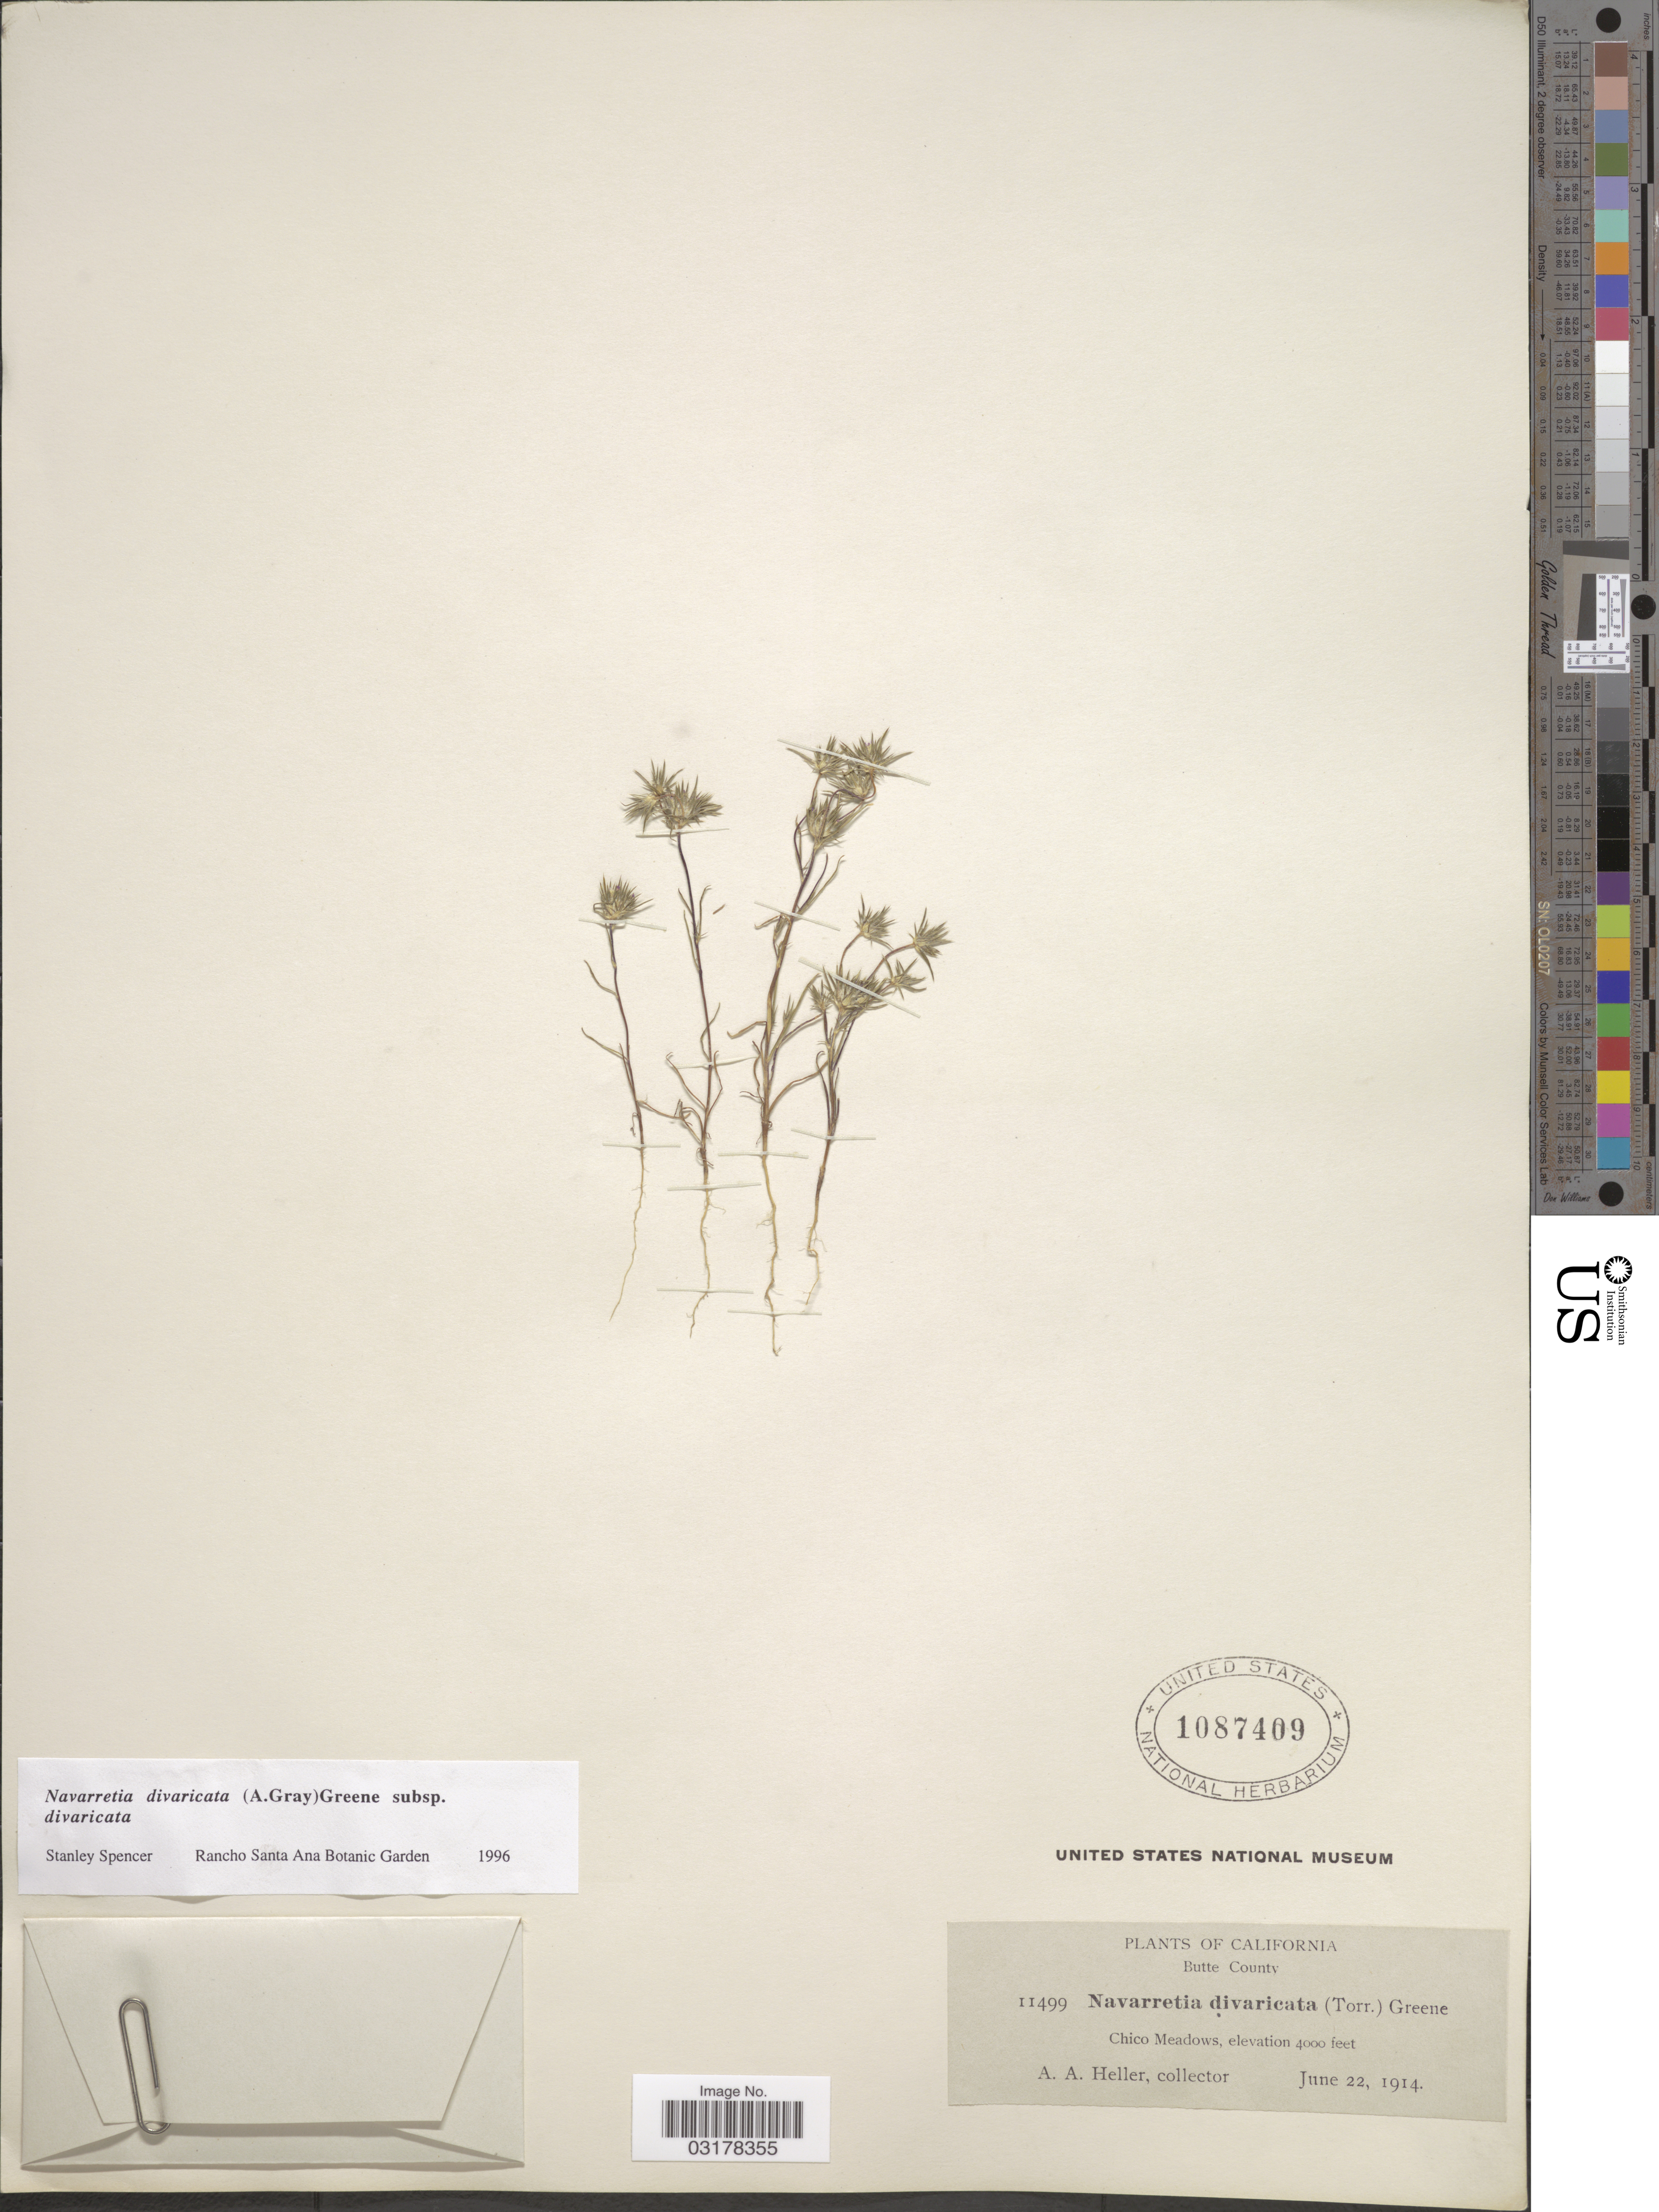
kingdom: Plantae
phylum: Tracheophyta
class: Magnoliopsida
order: Ericales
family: Polemoniaceae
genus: Navarretia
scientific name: Navarretia divaricata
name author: S.W. Greene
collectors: A. A. Heller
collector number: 11499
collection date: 1914-06-22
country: United States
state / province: California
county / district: Butte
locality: Butte County. Chico Meadows.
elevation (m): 1219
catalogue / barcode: US 1087409